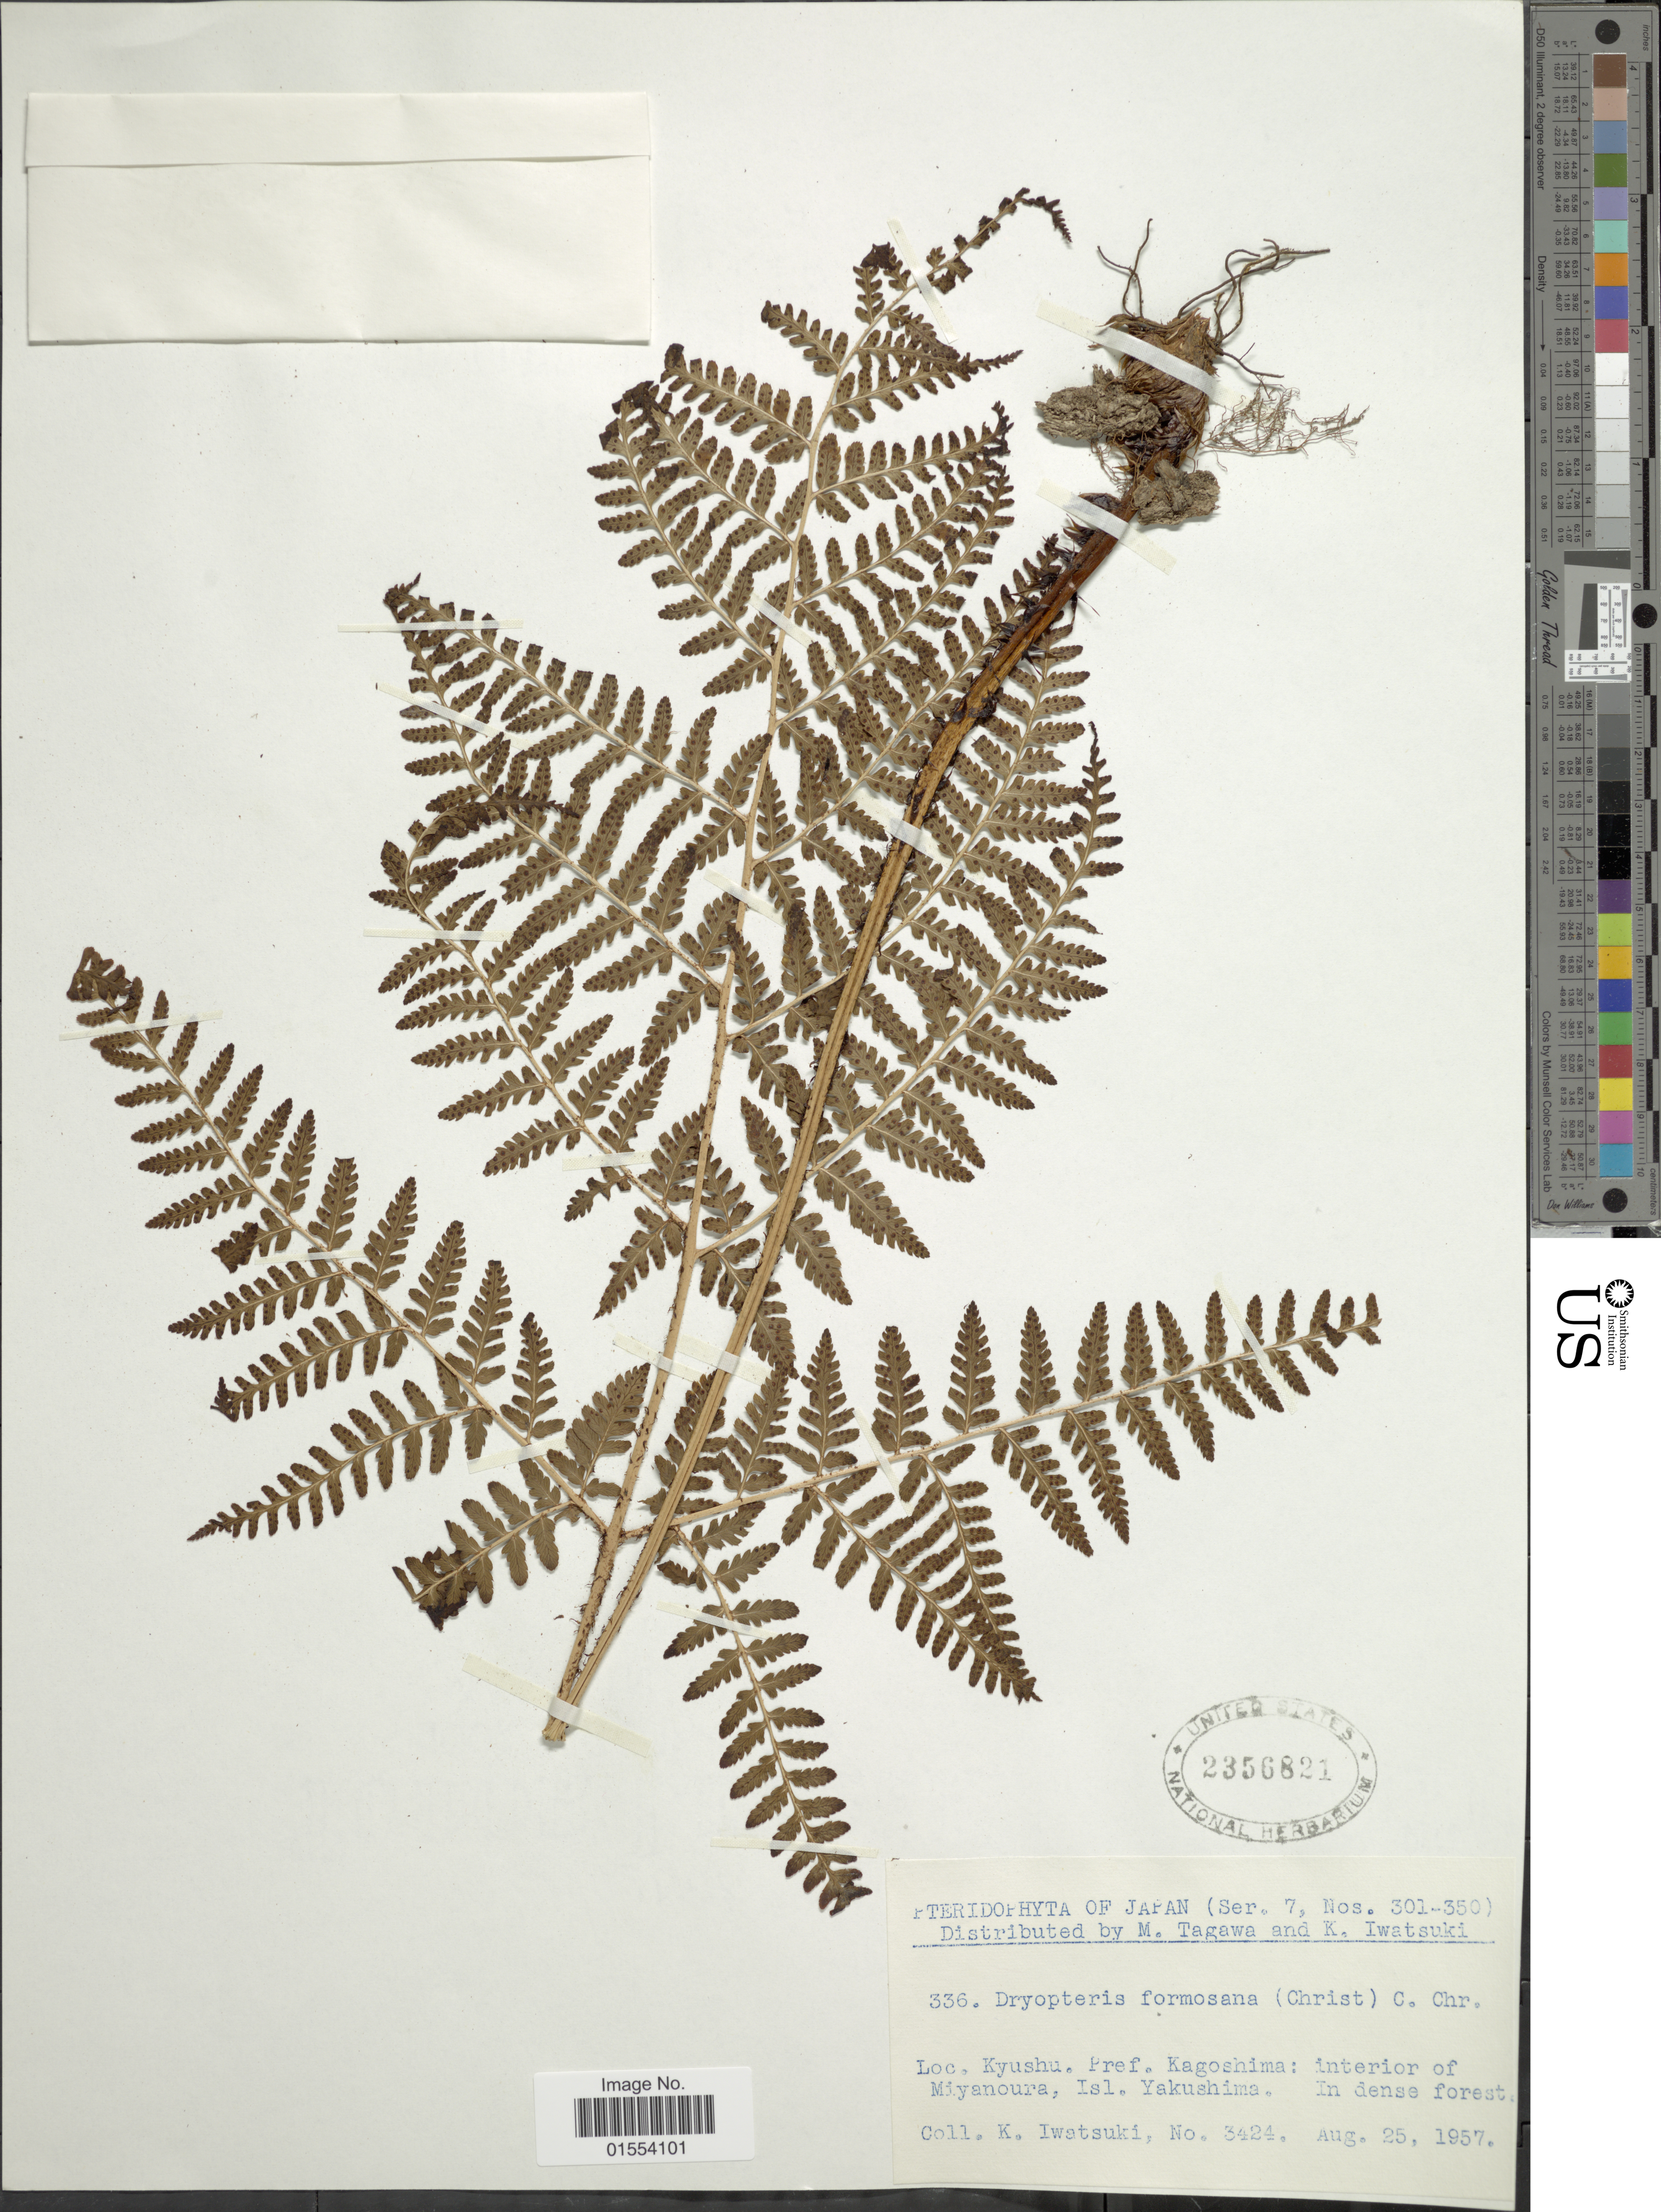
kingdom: Plantae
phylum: Tracheophyta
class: Polypodiopsida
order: Polypodiales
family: Dryopteridaceae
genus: Dryopteris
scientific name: Dryopteris formosana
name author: (Christ) C. Chr.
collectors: K. Iwatsuki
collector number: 3424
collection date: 1957-08-25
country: Japan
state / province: Kagosima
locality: Japan, Kyushu, Pref. Kagoshima: interior of Miyanaouram Isl. Yakushima.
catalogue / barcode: US 2356821